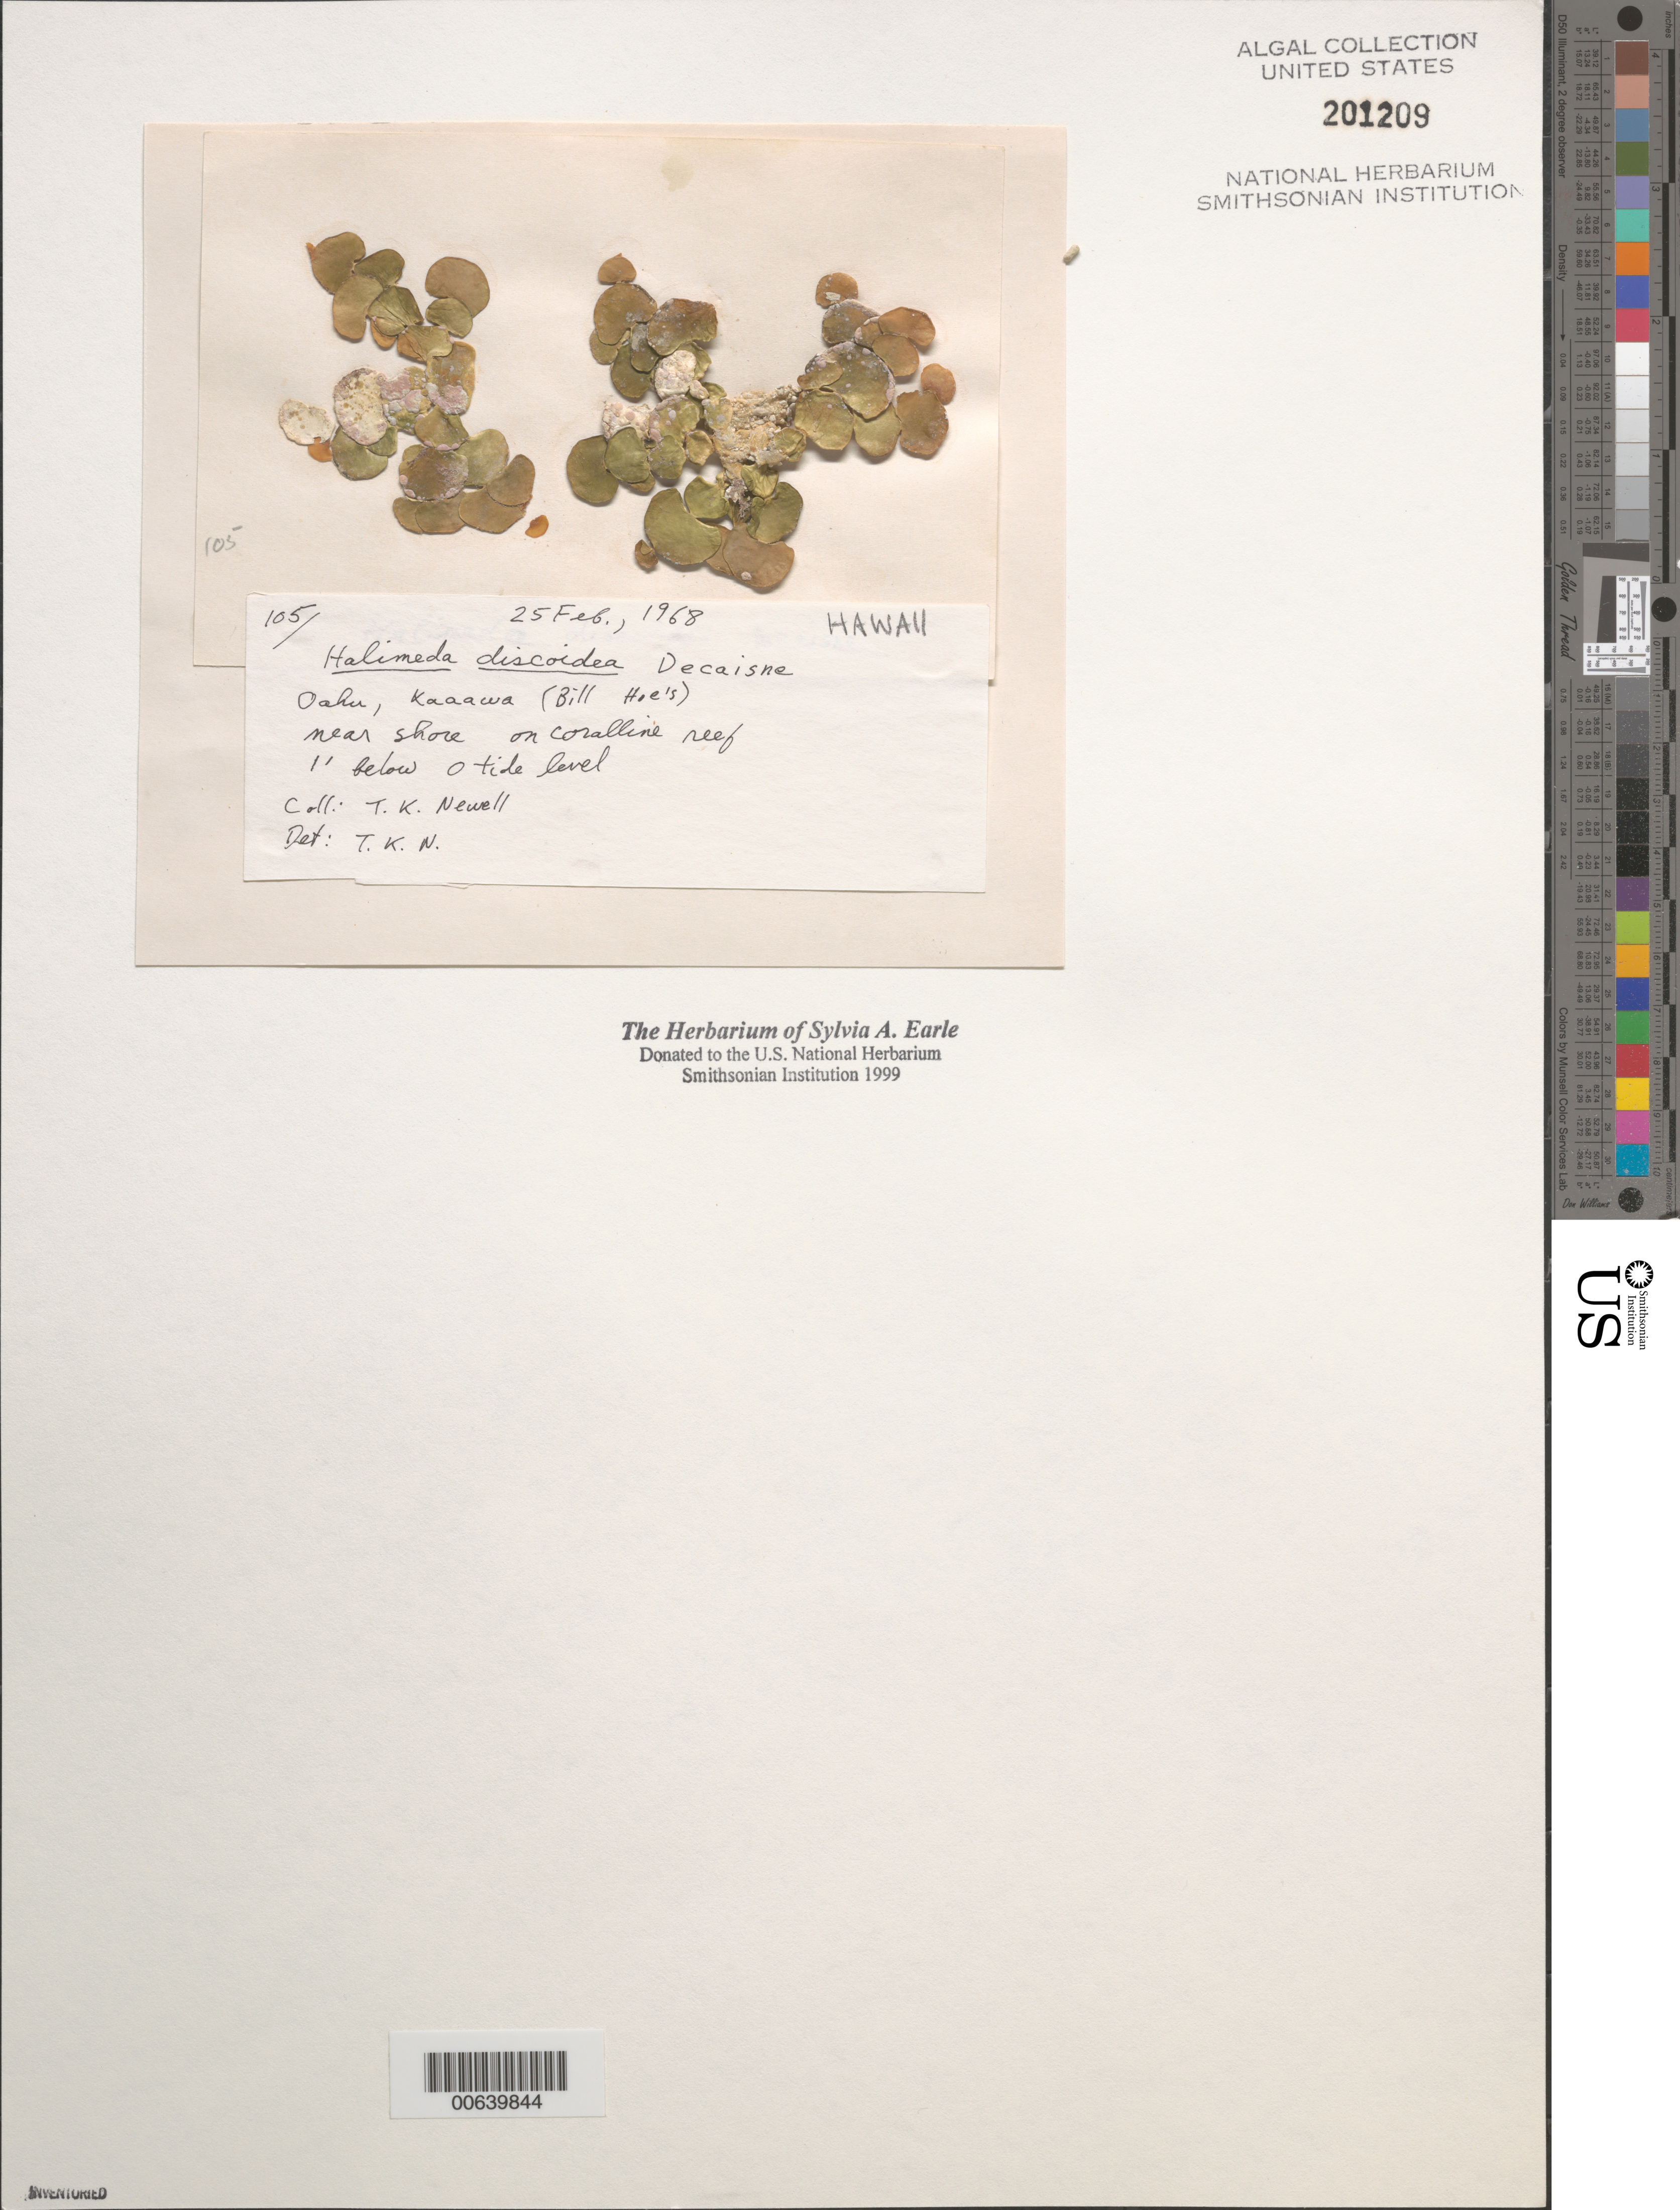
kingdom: Plantae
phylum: Chlorophyta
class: Ulvophyceae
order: Bryopsidales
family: Halimedaceae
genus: Halimeda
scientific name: Halimeda discoidea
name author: Decne.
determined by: Newell, Thomas K.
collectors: T. K. Newell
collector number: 105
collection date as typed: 25 Feb 1968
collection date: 1968-02-25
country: United States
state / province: Hawaii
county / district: Honolulu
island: Oahu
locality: Kaaawa, Bill Hoe's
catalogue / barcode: US 201209